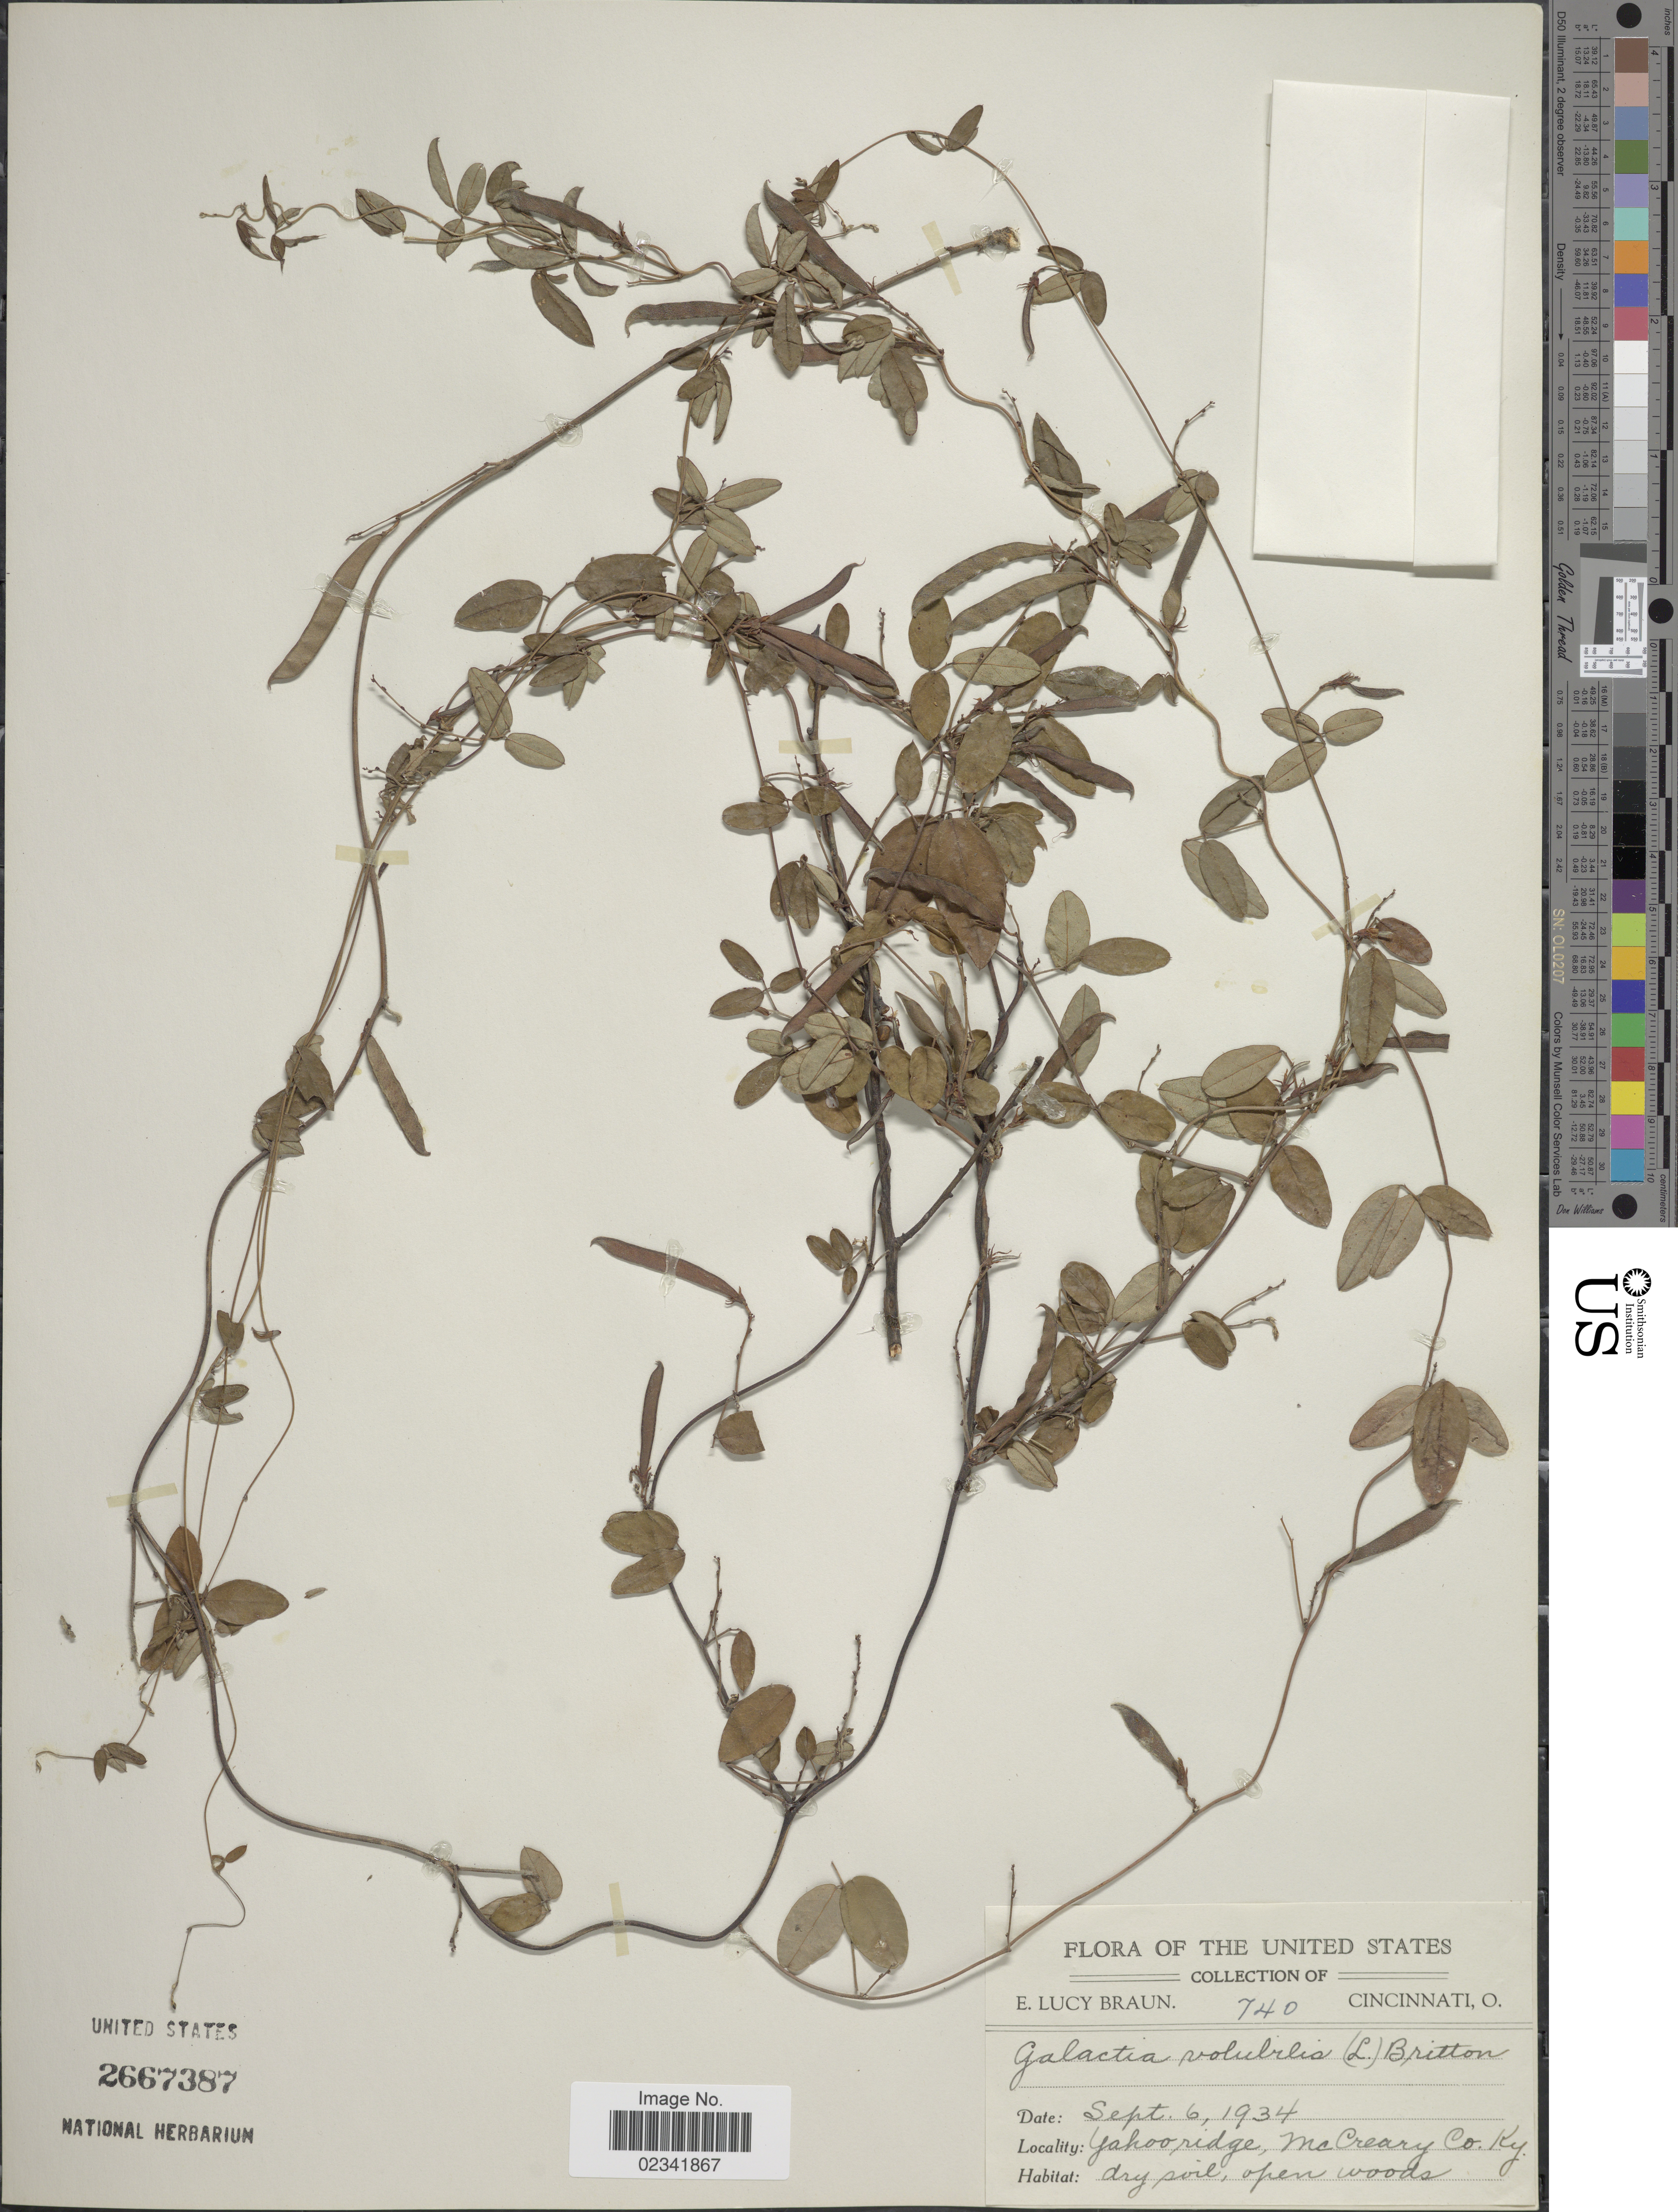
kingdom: Plantae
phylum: Tracheophyta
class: Magnoliopsida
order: Fabales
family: Fabaceae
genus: Galactia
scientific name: Galactia volubilis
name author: (L.) Britton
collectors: E. L. Braun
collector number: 740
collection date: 1934-09-06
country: United States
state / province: Kentucky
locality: Yahoo ridge, McCreary Co.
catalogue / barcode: US 2667387